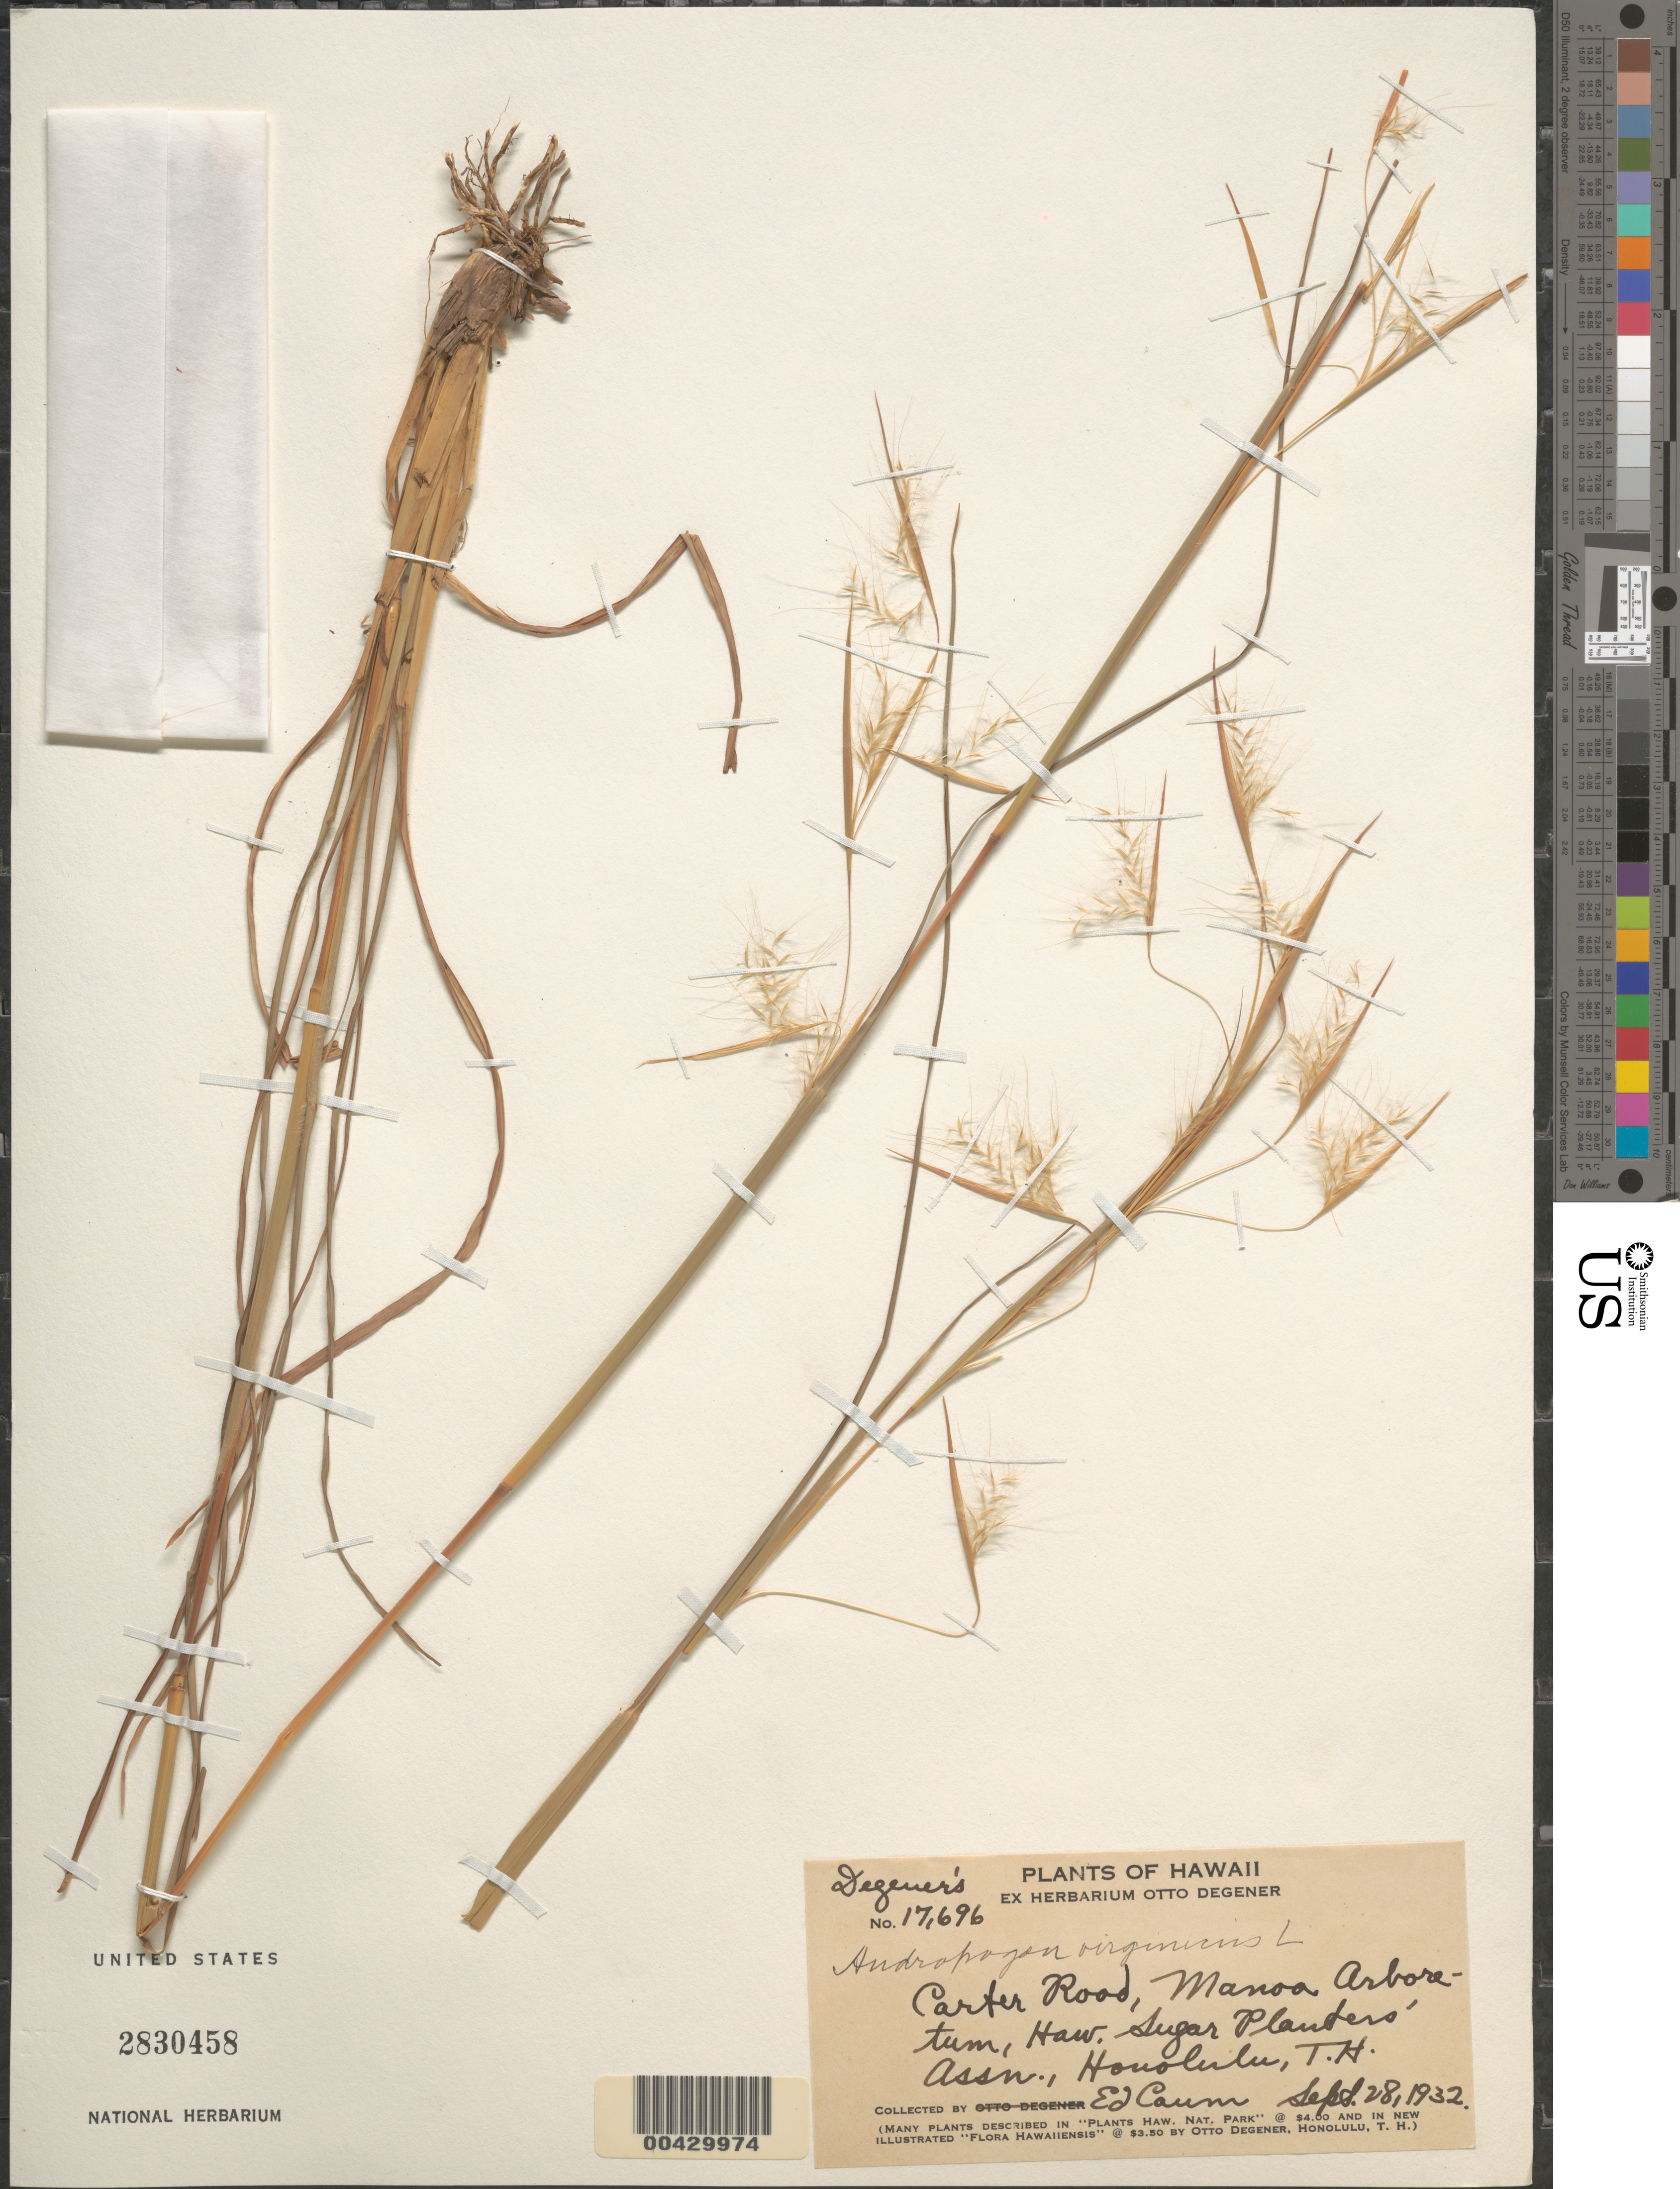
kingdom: Plantae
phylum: Tracheophyta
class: Liliopsida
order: Poales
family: Poaceae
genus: Andropogon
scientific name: Andropogon virginicus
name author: L.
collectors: E. L. Caum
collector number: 17696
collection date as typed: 28 Sep 1932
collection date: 1932-09-28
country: United States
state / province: Hawaii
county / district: Hawaii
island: Hawaii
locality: Carter Road, Manoa Arboretum, Hawaiian Sugar Planter's Association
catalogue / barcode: US 2830458